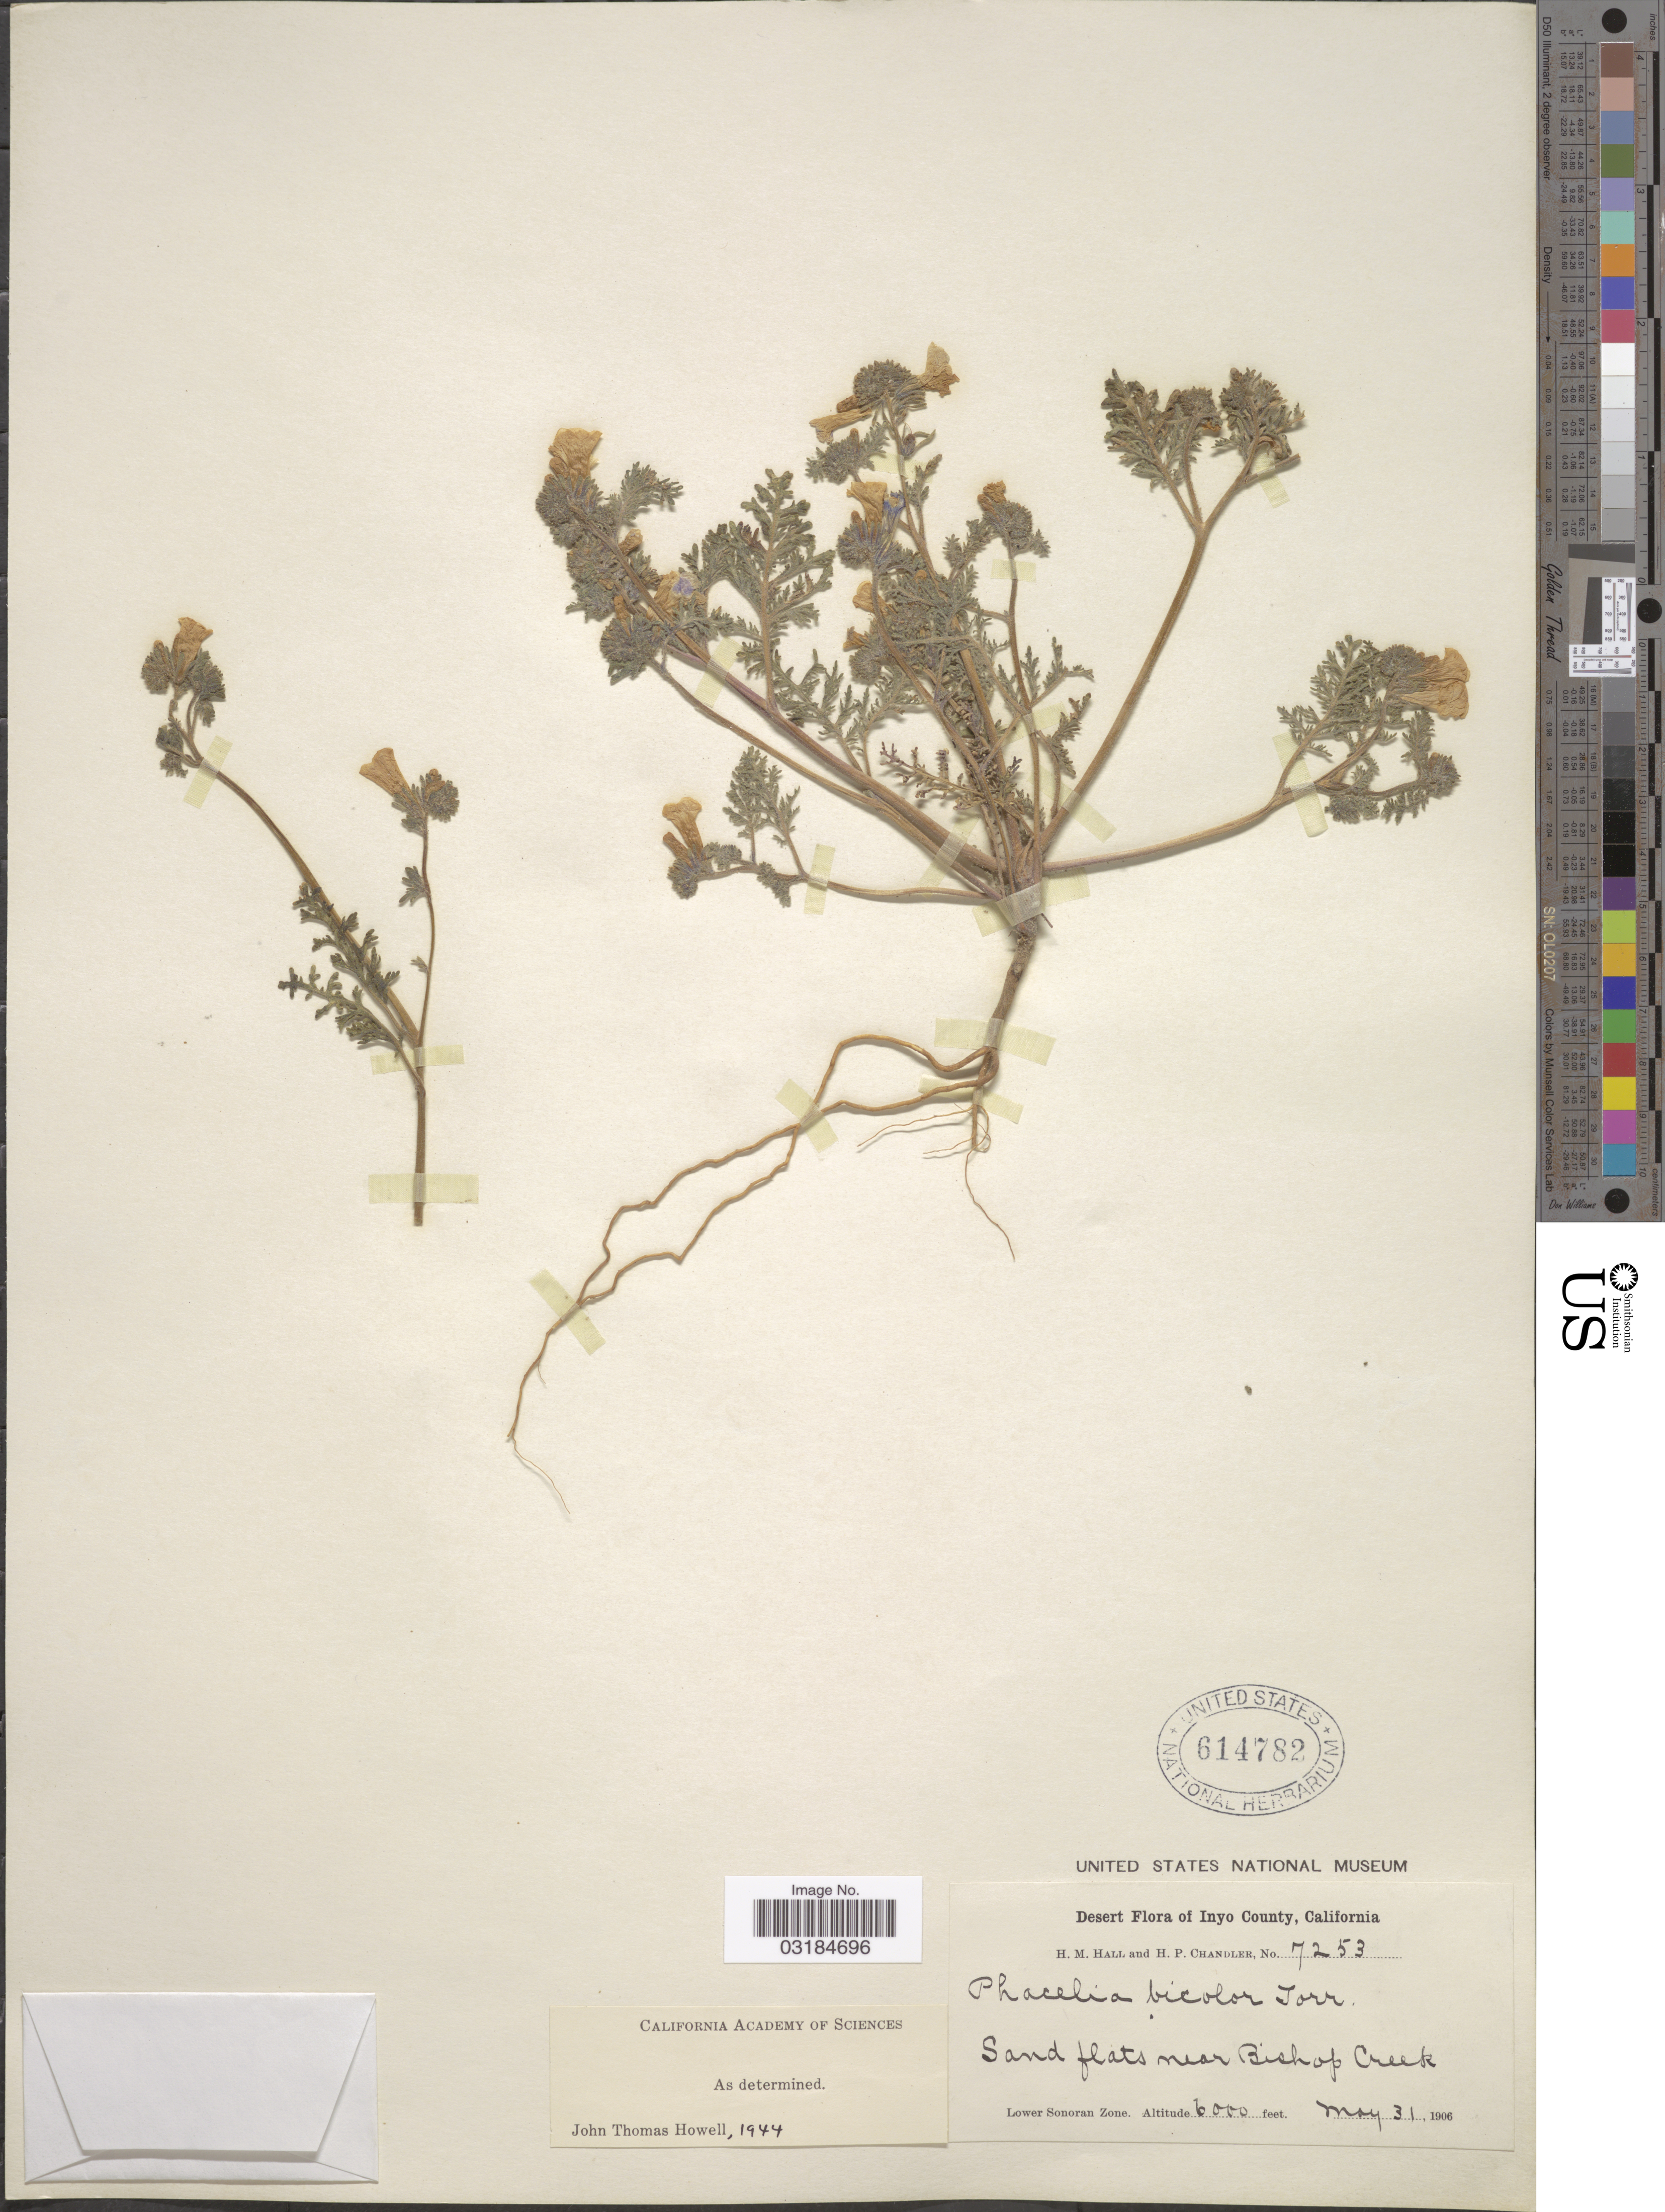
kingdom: Plantae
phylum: Tracheophyta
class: Magnoliopsida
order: Boraginales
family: Hydrophyllaceae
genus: Phacelia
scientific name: Phacelia bicolor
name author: Torr. in C. King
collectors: H. M. Hall & H. Chandler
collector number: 7253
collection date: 1906-05-31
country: United States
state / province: California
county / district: Inyo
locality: Desert, Inyo County, Sand flats near Bishop Creek, Lower Sonoran Zone.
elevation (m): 1829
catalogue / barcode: US 614782